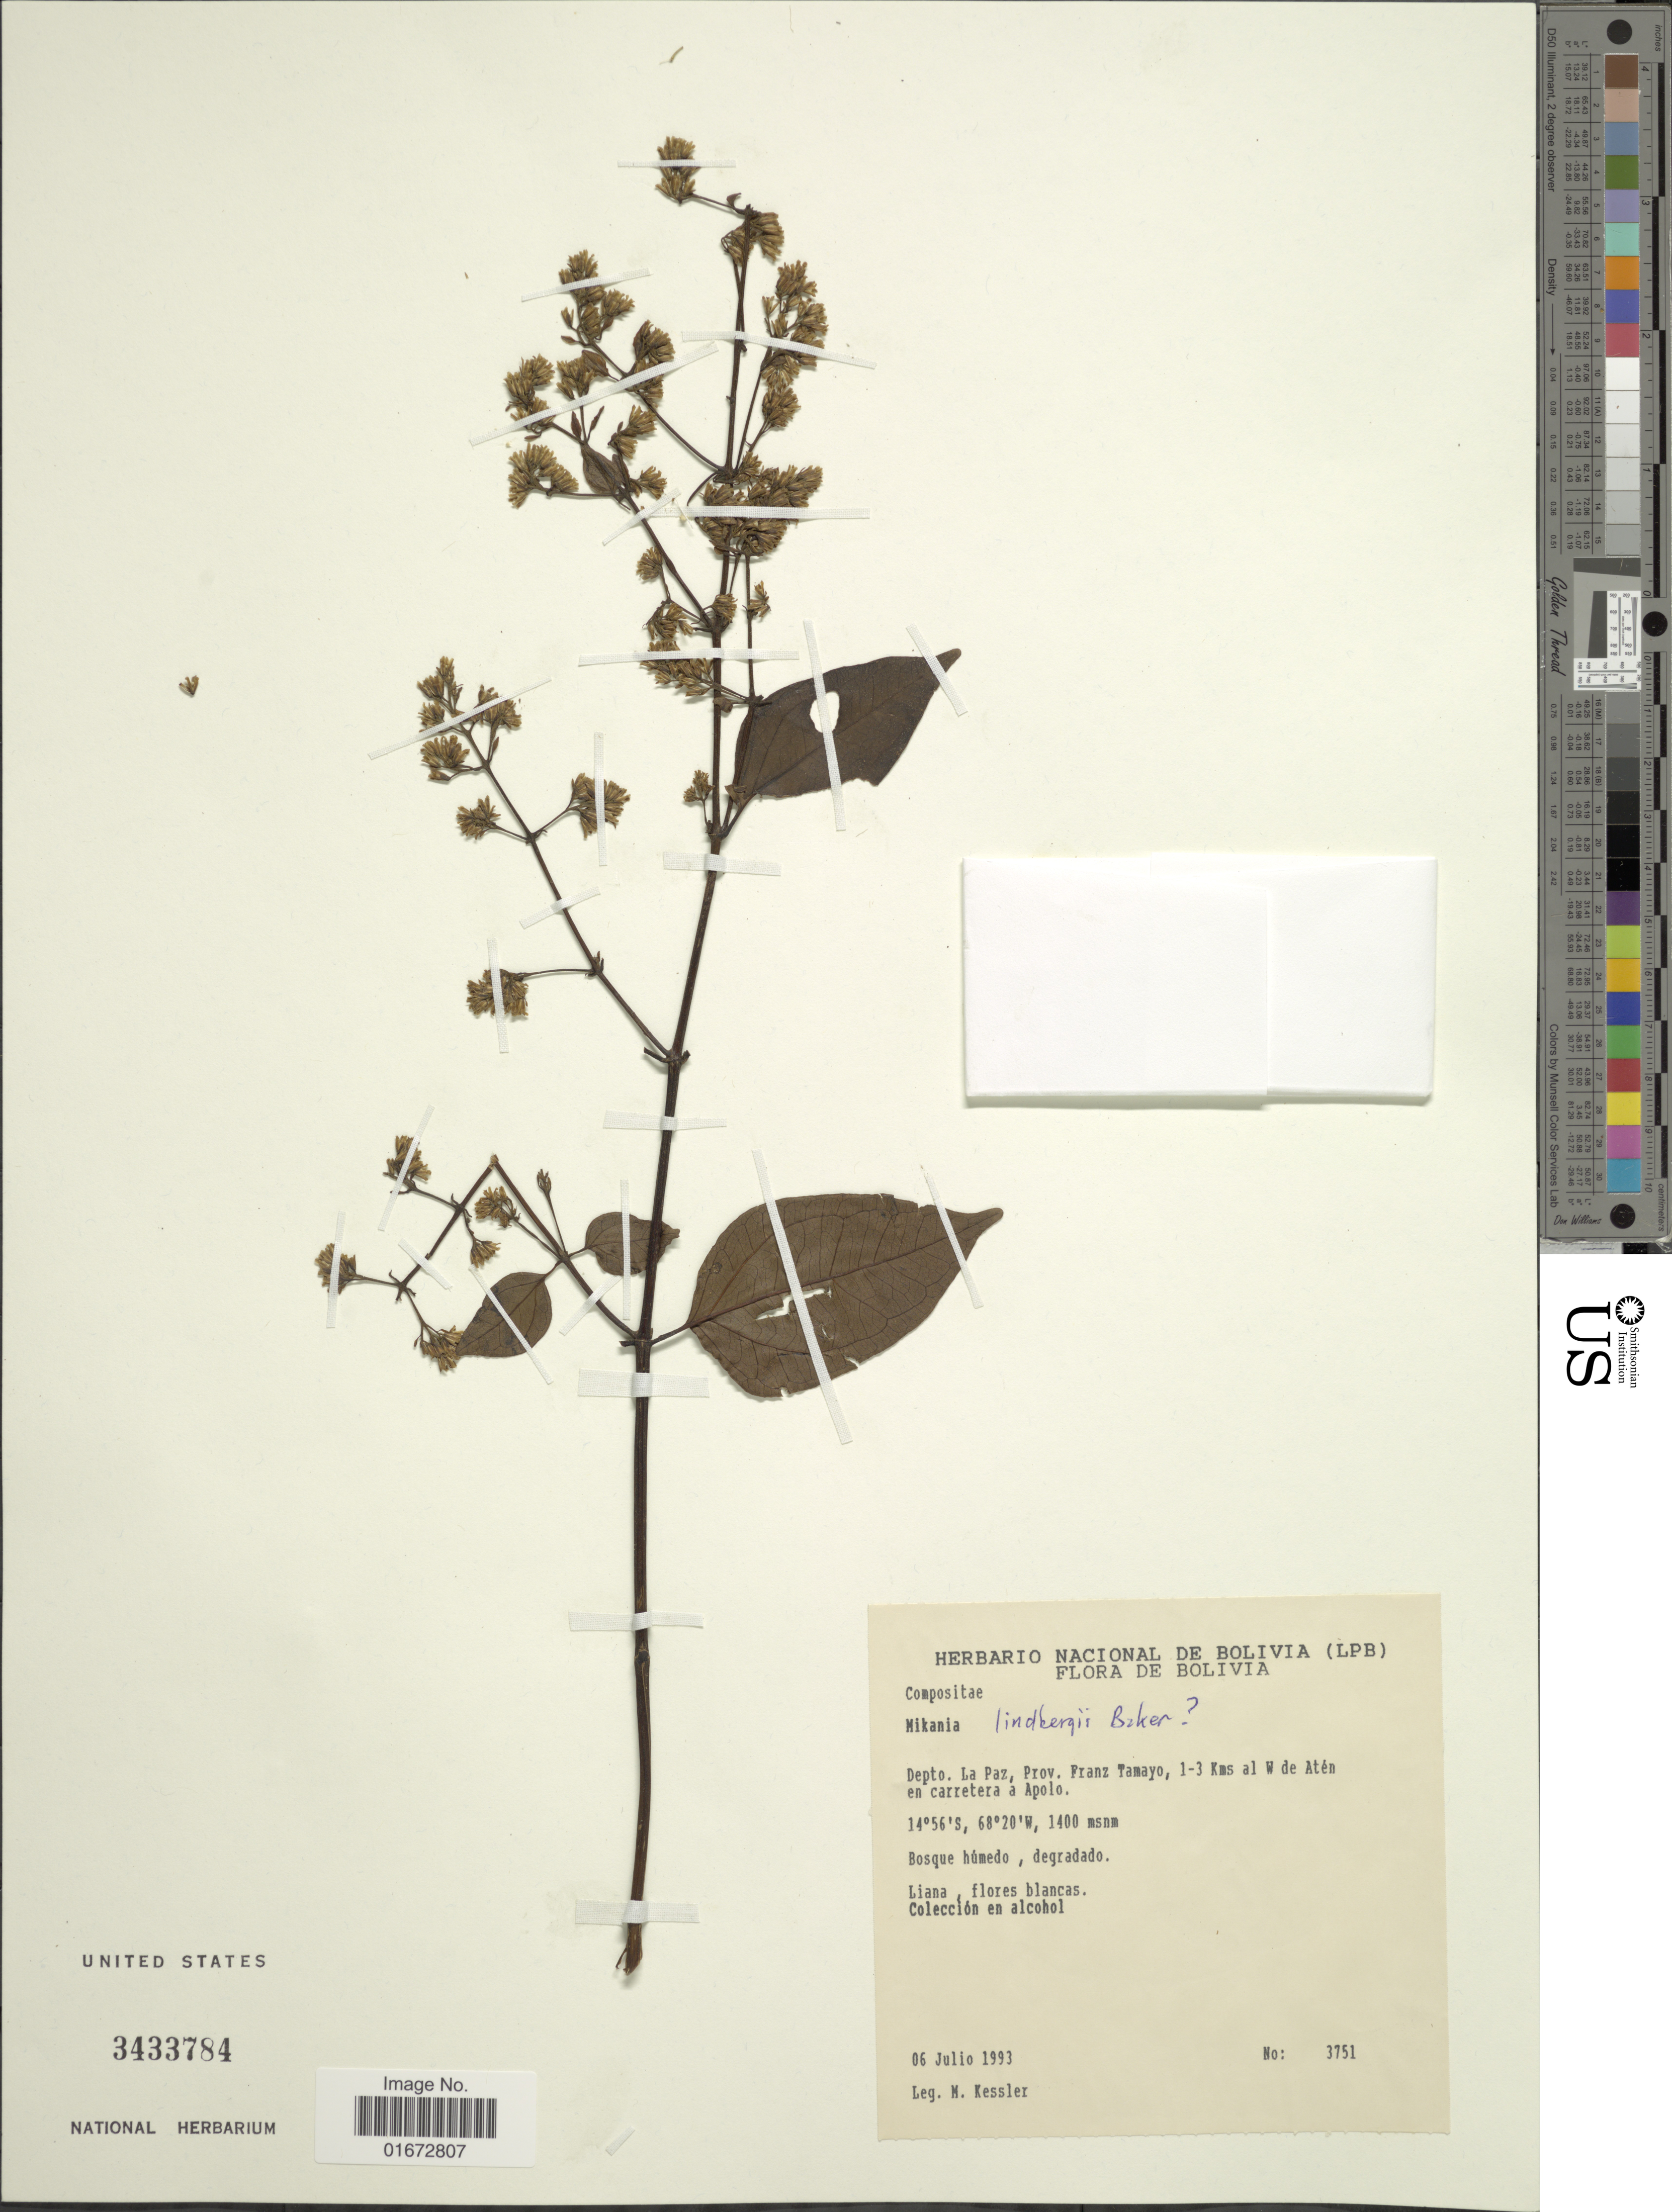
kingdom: Plantae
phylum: Tracheophyta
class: Magnoliopsida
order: Asterales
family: Asteraceae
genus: Mikania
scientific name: Mikania lindleyana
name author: DC.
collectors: M. Kessler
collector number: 3751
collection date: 1993-07-06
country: Bolivia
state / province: La Paz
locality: Depto. La Paz, Prov. Franz Tamayo, 1-3 Kms al W de Atén en carretera a Apolo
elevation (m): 1400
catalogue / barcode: US 3433784